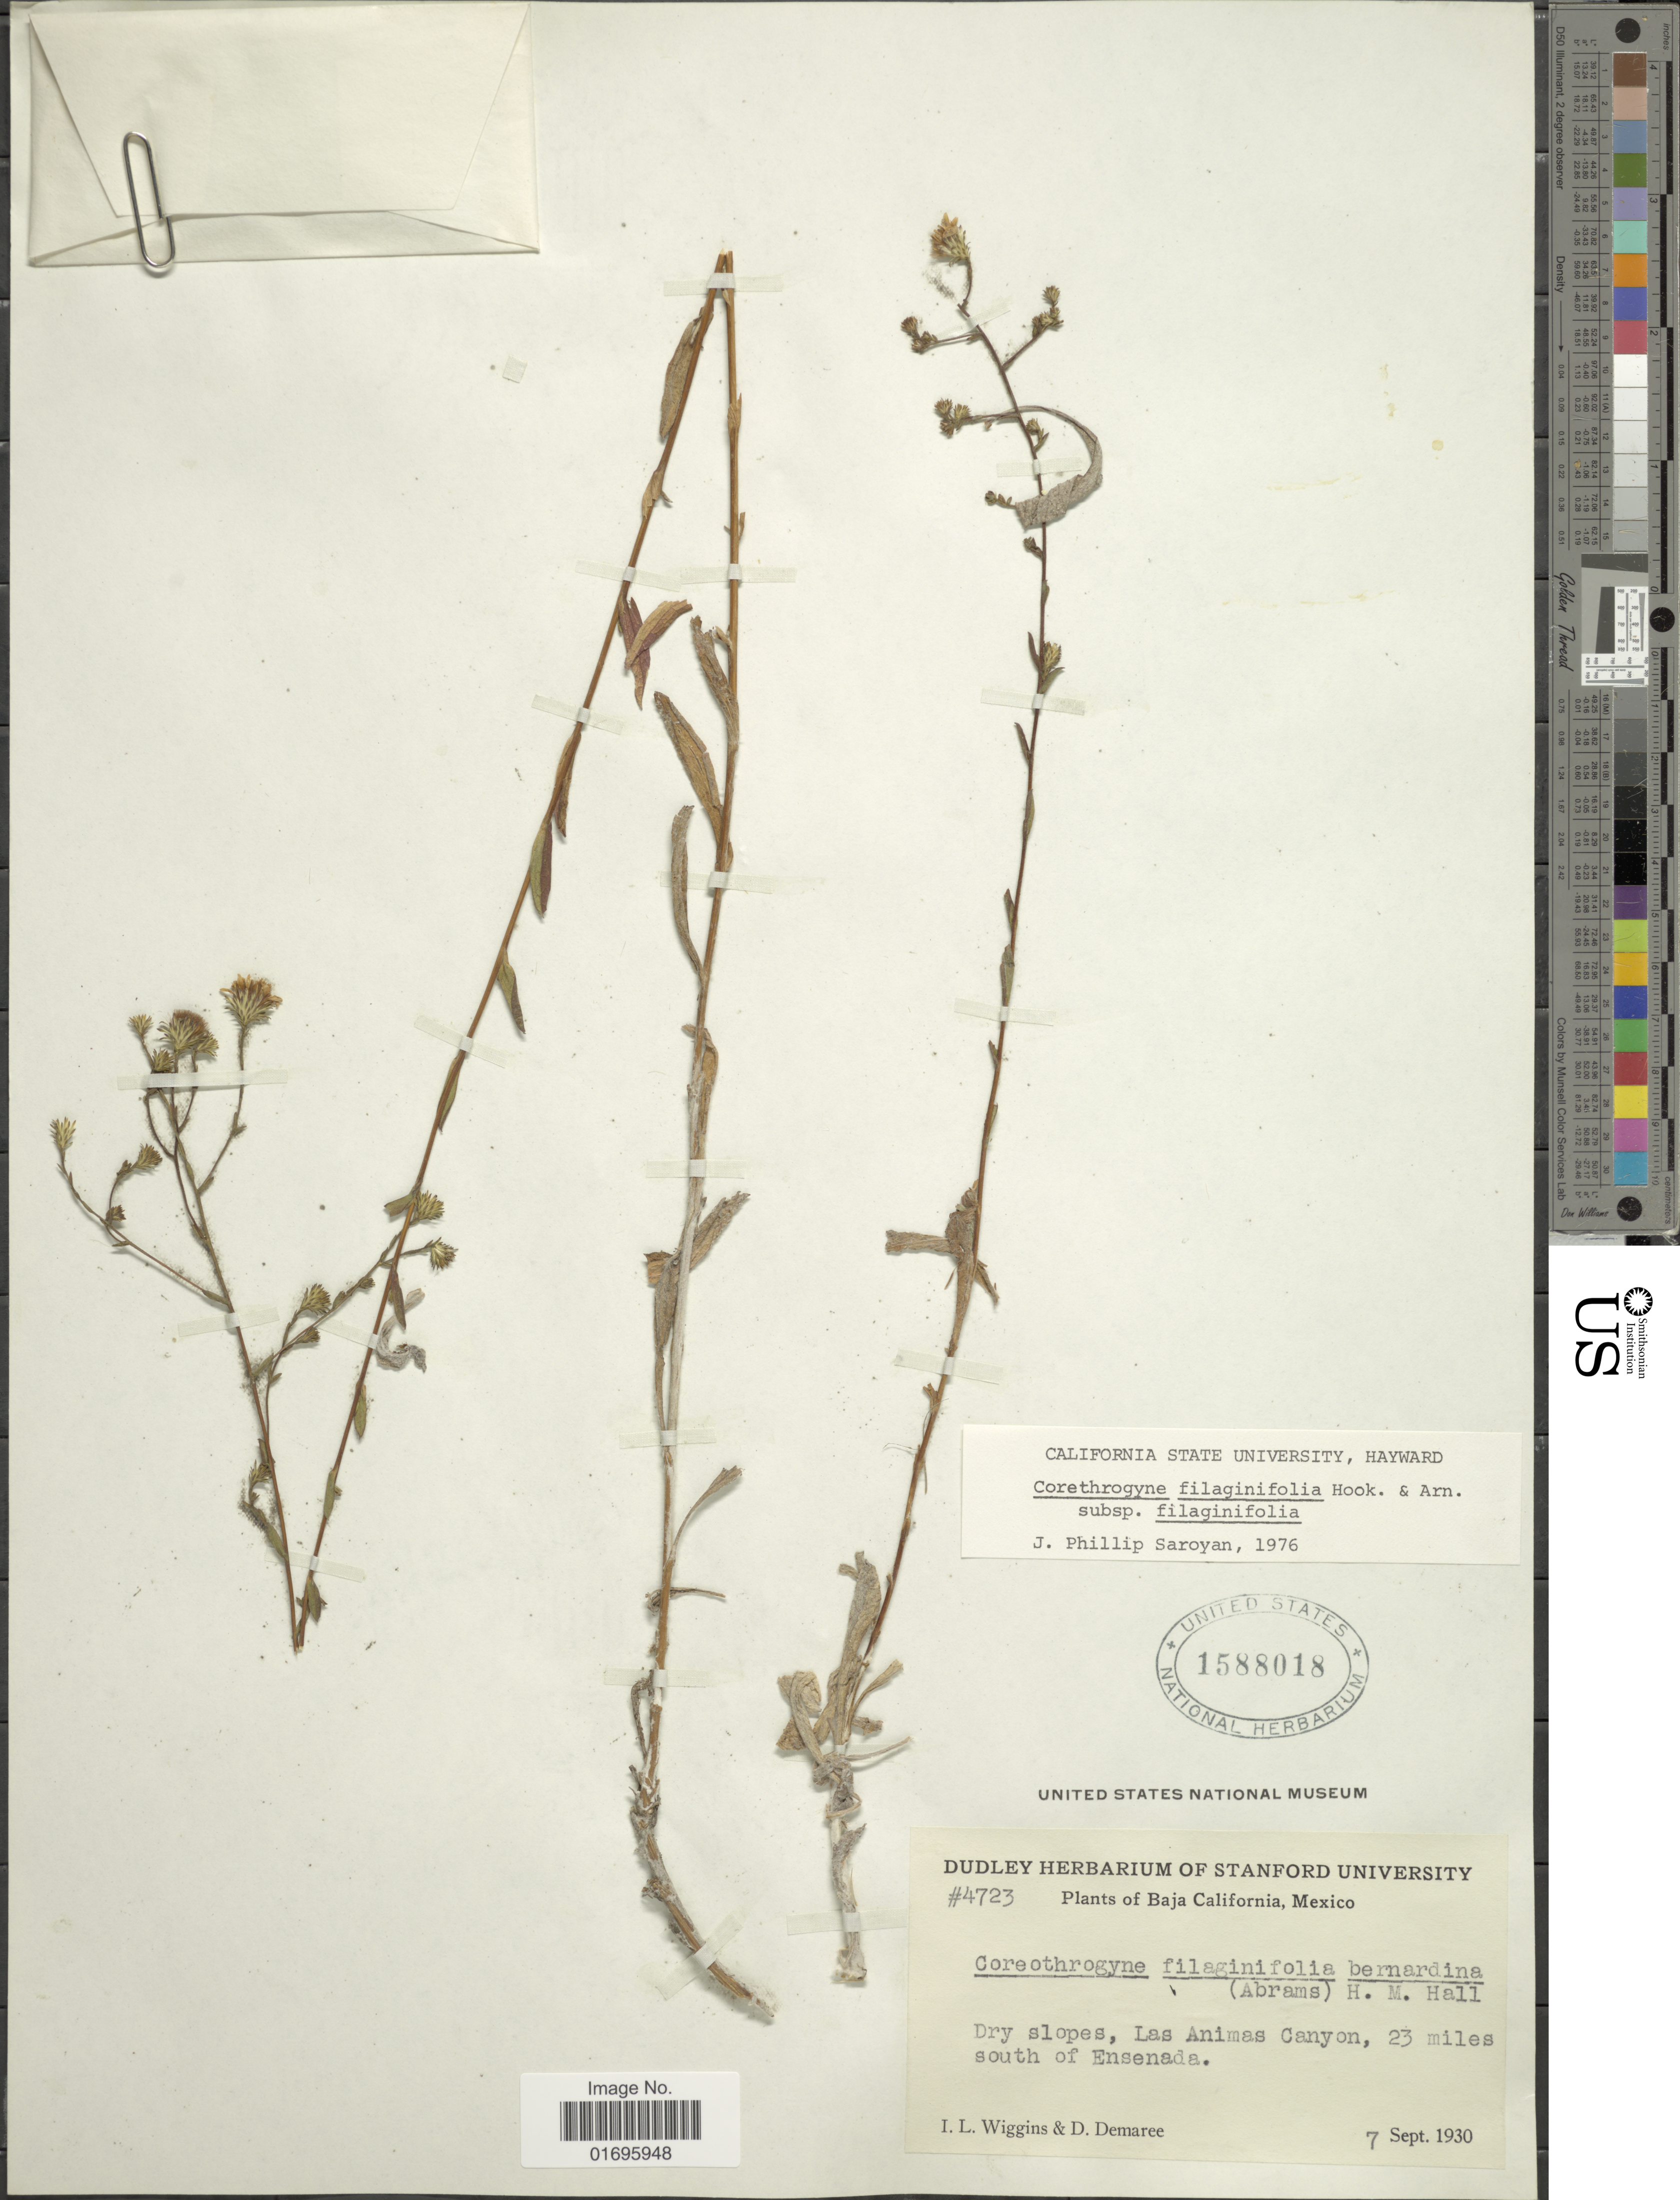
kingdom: Plantae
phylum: Tracheophyta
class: Magnoliopsida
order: Asterales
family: Asteraceae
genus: Corethrogyne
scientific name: Corethrogyne filaginifolia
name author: (Hook. & Arn.) Nutt.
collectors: I. L. Wiggins & D. Demaree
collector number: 4723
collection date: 1930-09-07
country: Mexico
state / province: Baja California Norte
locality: Dry slopes, Las Animas Canyon, 23 miles south of Ensenada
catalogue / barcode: US 1588018